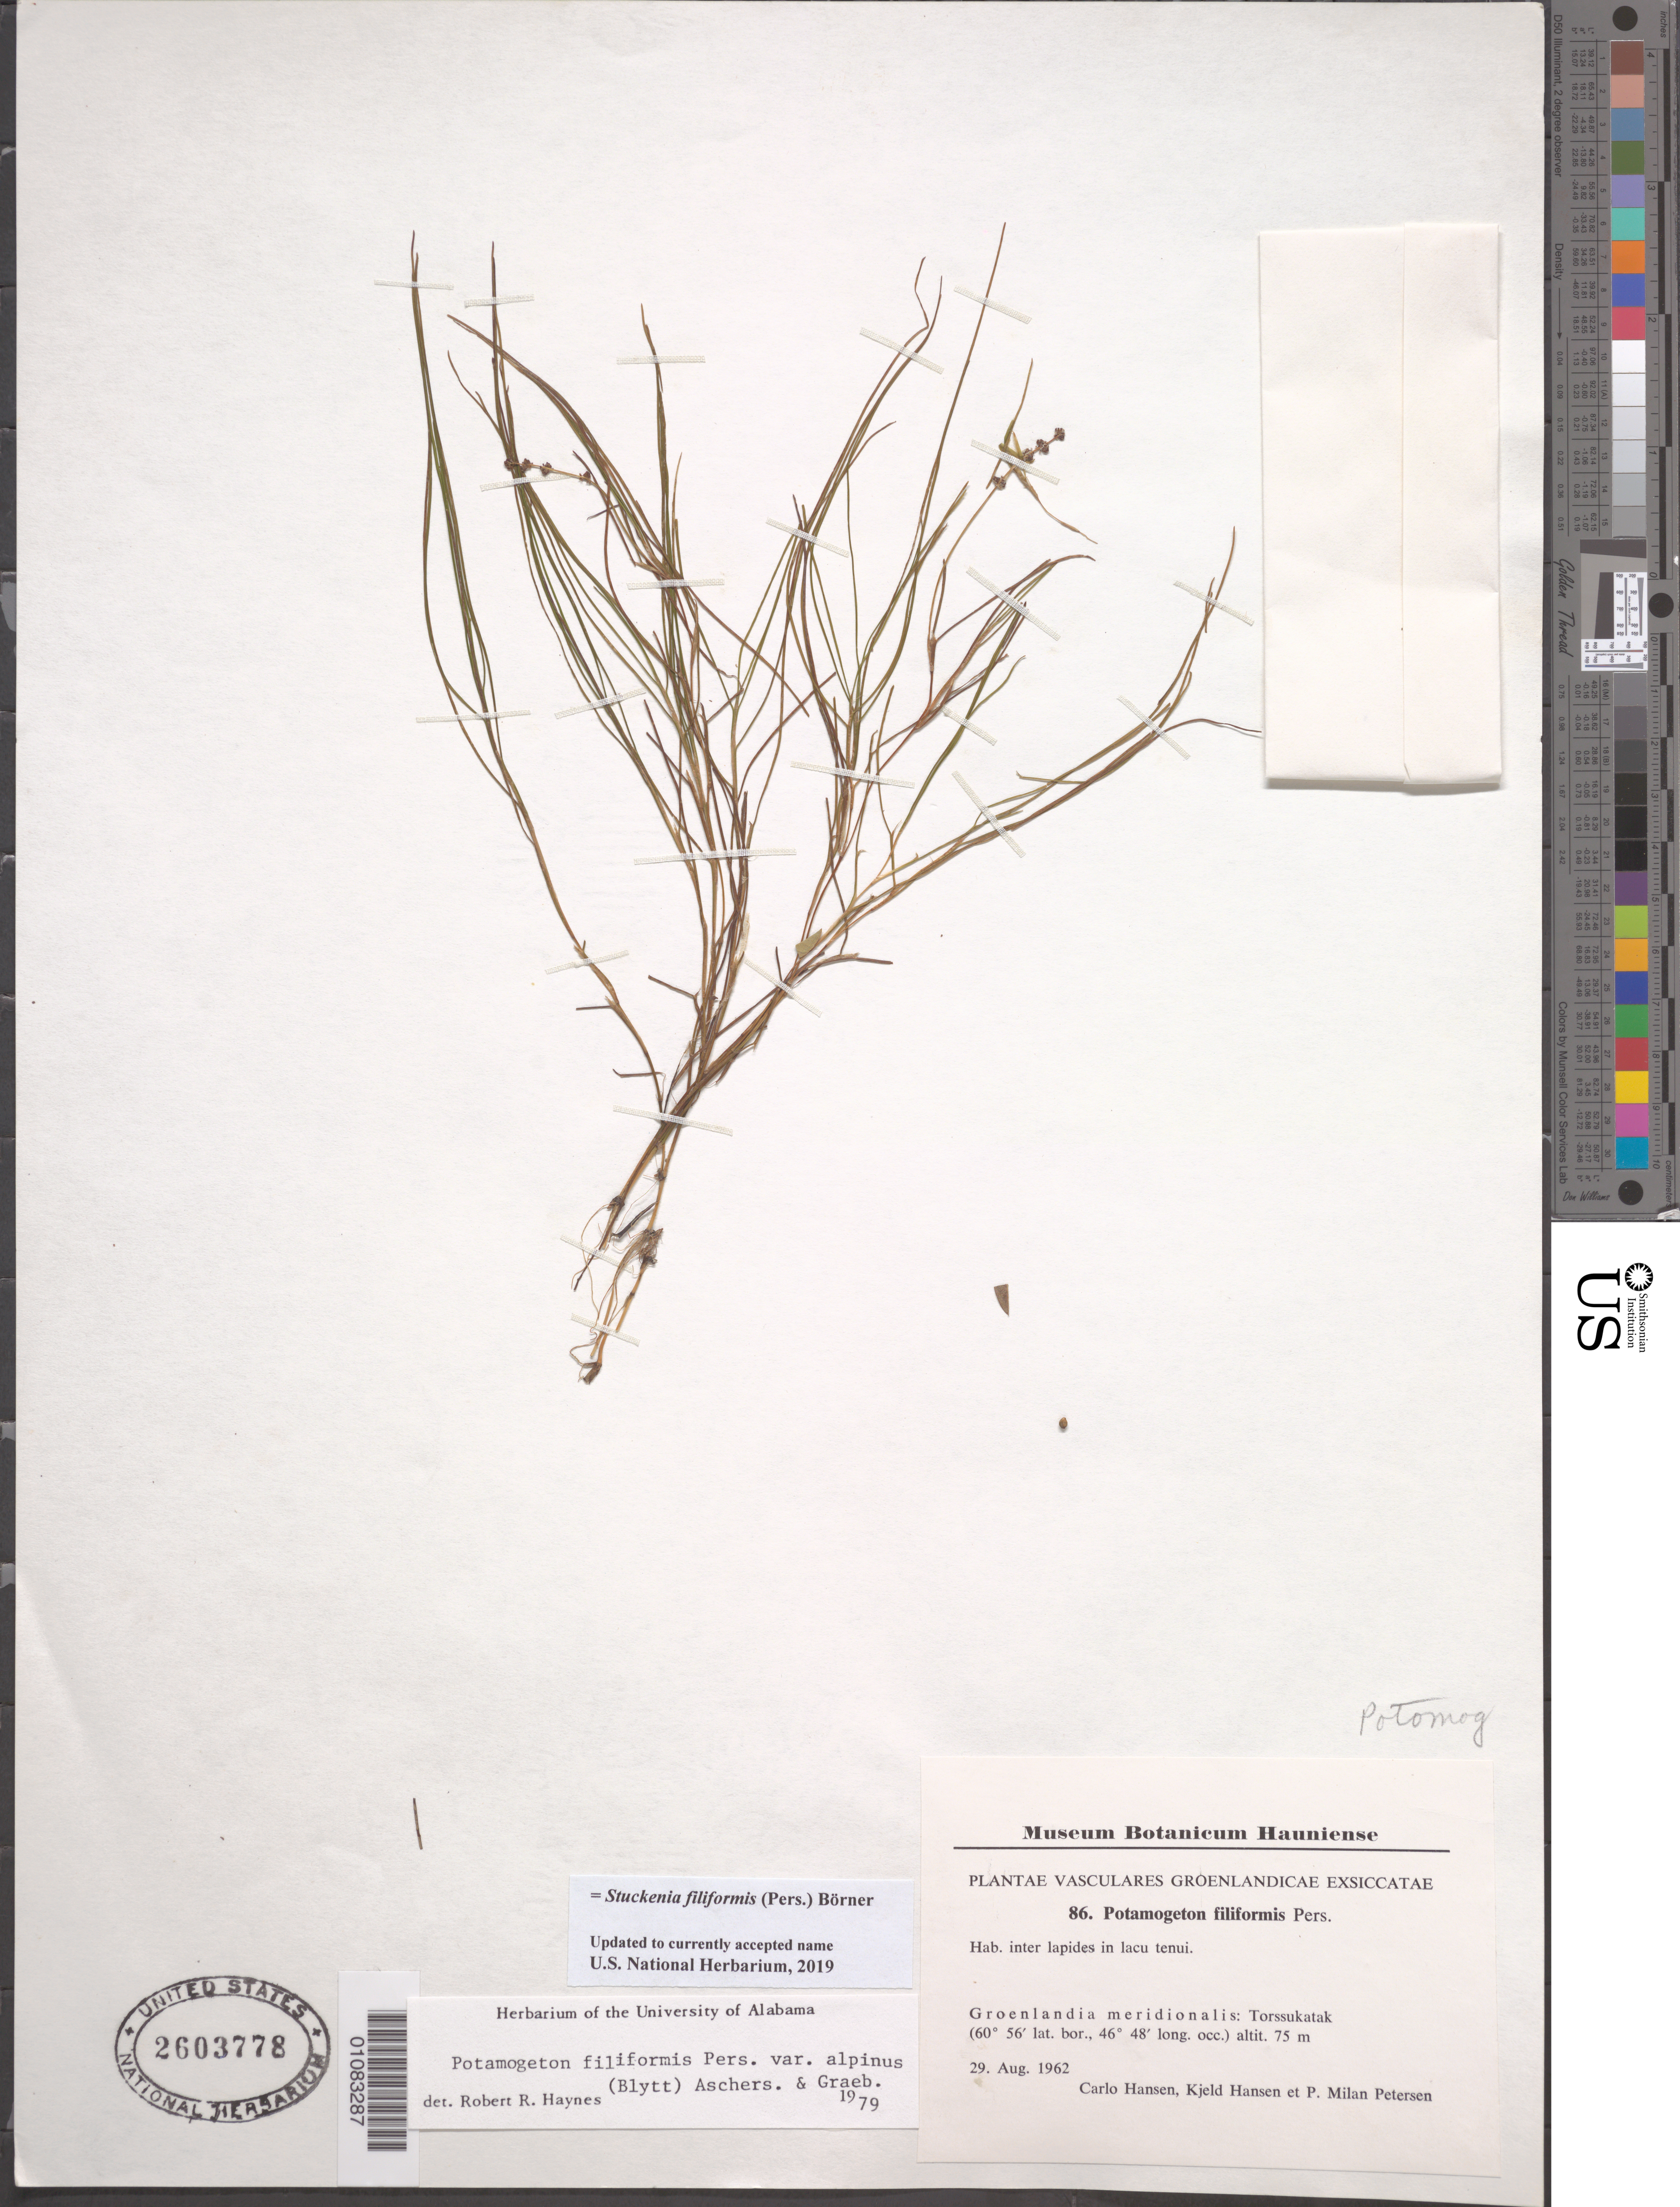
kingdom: Plantae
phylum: Tracheophyta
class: Liliopsida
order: Alismatales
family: Potamogetonaceae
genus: Stuckenia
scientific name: Stuckenia filiformis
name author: (Pers.) Börner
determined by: Strong, Mark T., (BOT), Smithsonian Institution - National Museum of Natural History (UNITED STATES)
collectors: C. Hansen, K. Hansen & P. M. Peterson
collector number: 86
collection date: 1962-08-29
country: Greenland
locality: Torssukatak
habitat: Grows on the stones of a thin pond.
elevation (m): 75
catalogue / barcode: US 2603778